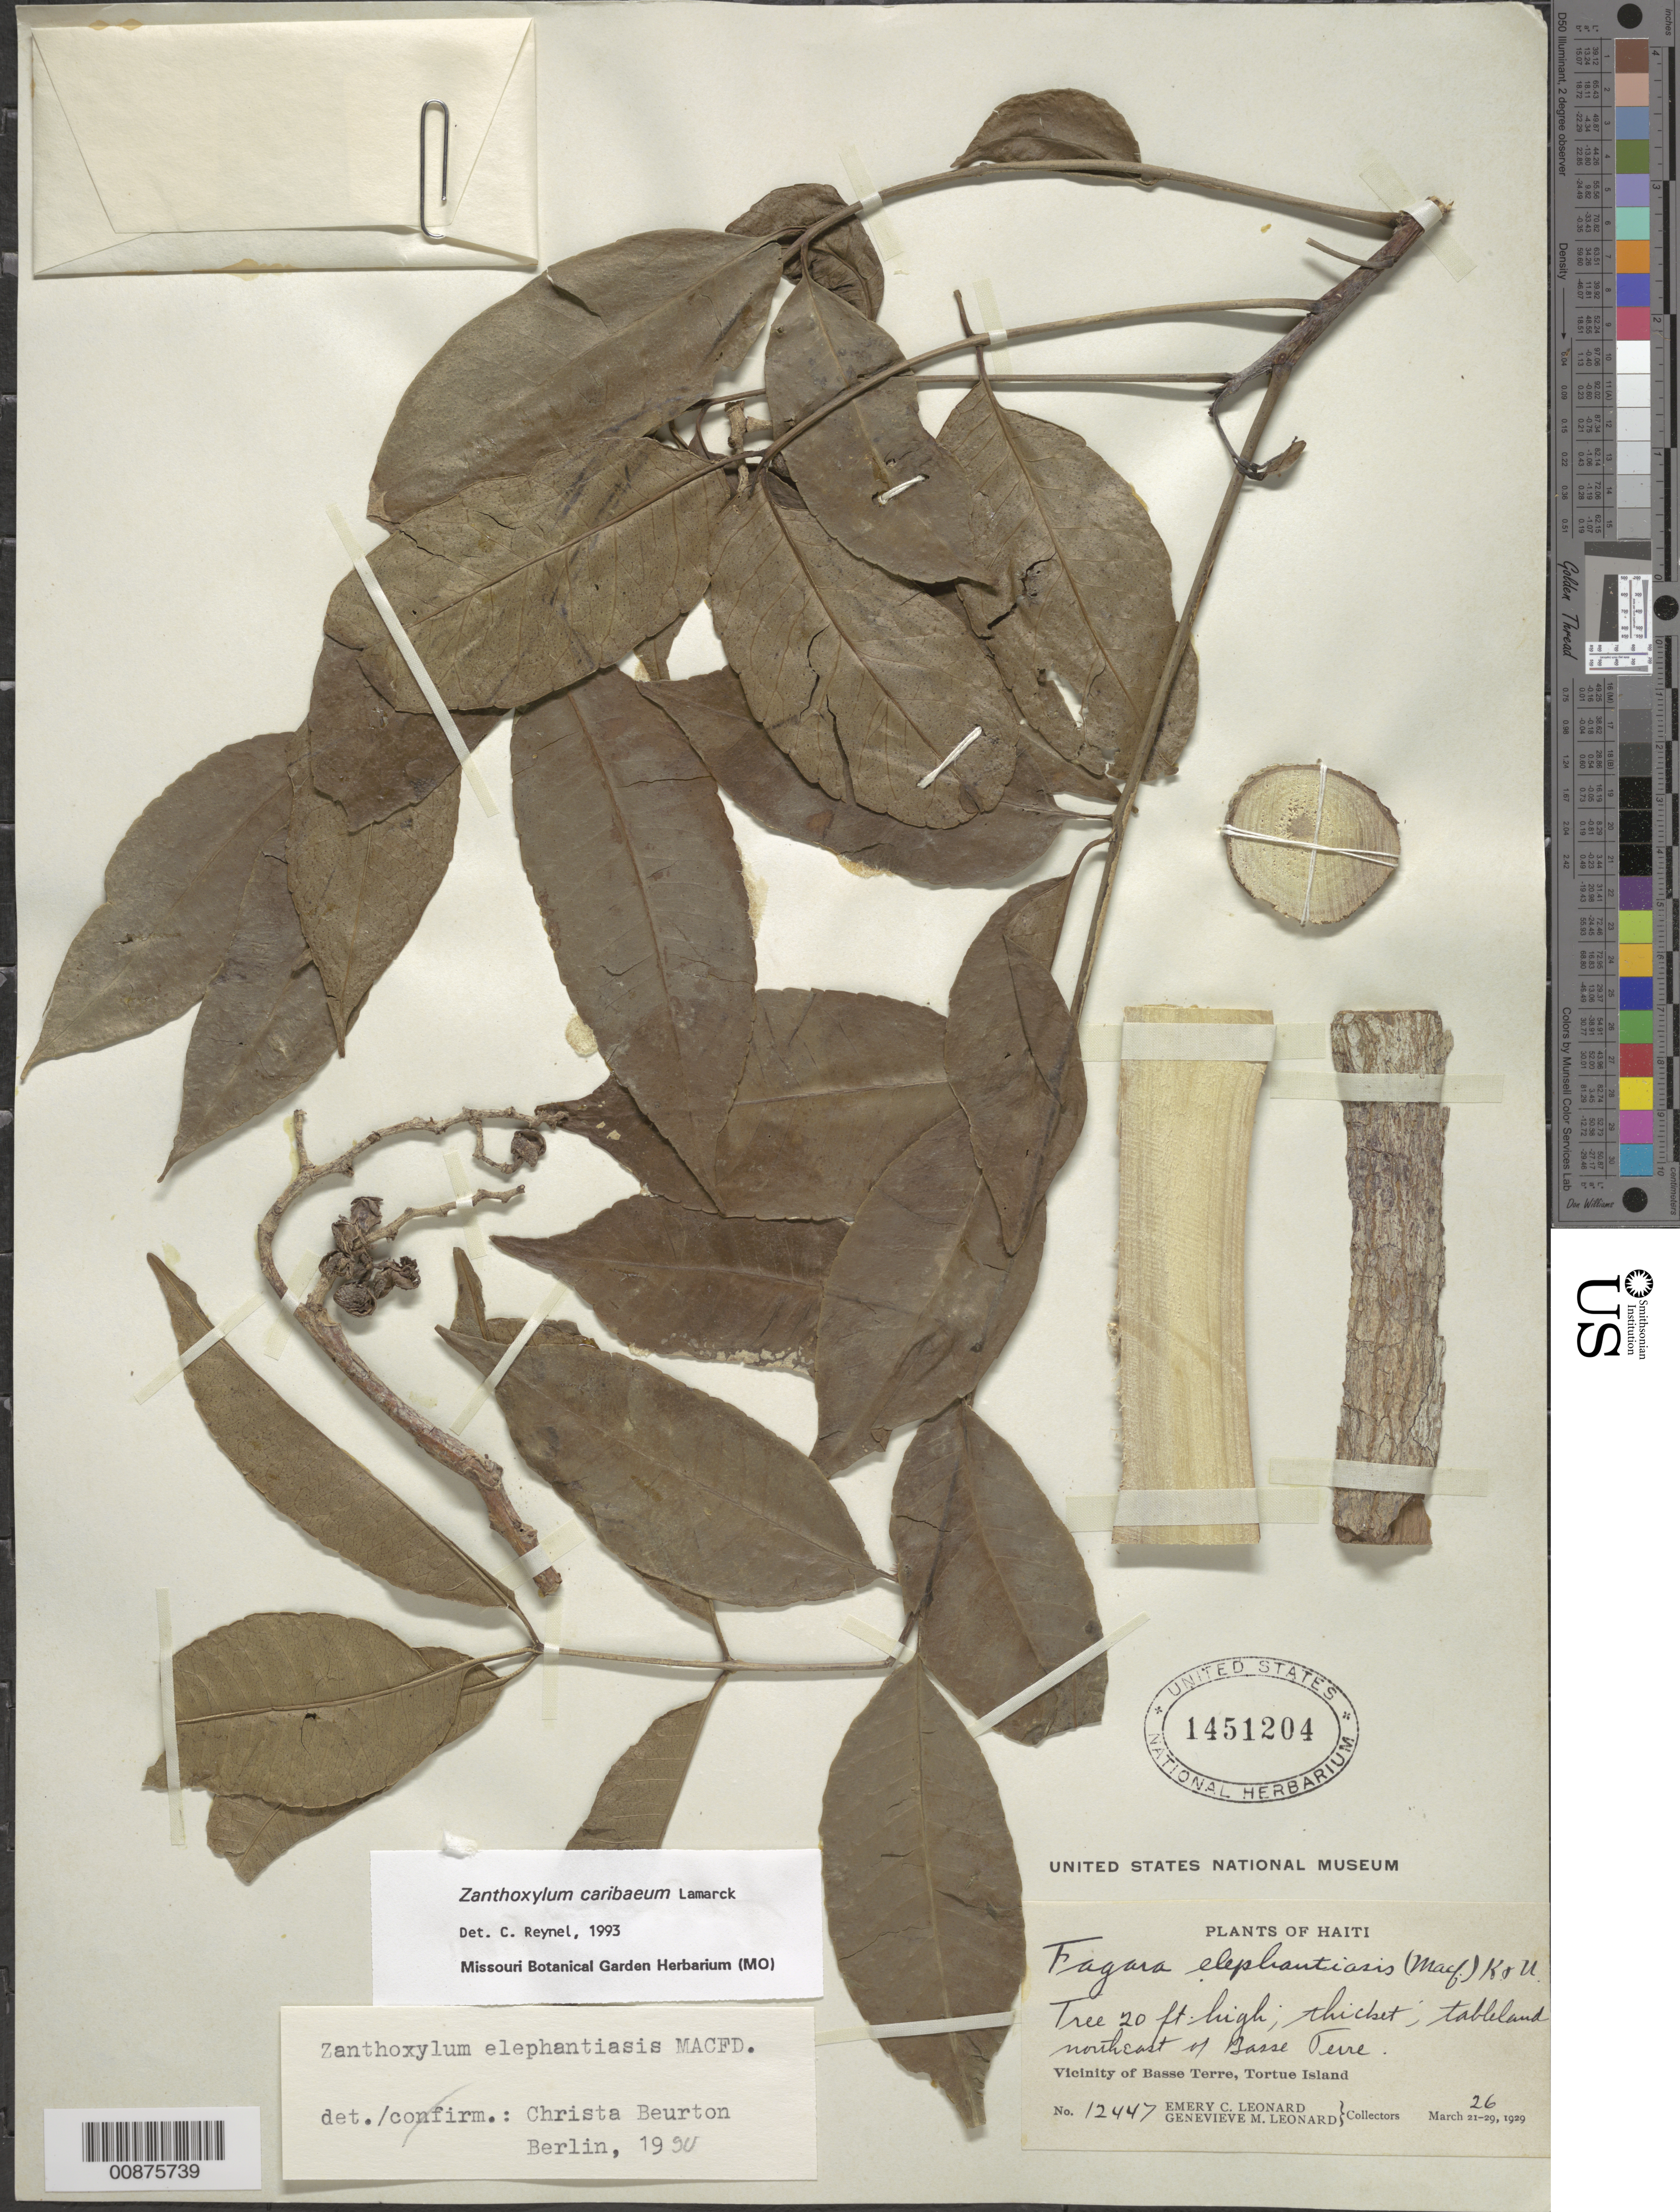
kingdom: Plantae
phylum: Tracheophyta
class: Magnoliopsida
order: Sapindales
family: Rutaceae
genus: Zanthoxylum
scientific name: Zanthoxylum caribaeum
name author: Lam.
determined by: Reynel, Carlos A., (MO), Missouri Botanical Garden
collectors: E. C. Leonard & G. M. Leonard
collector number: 12447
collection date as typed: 26 Mar 1929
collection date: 1929-03-26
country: Haiti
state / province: Nord-Ouest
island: Île de la Tortue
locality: Vicinity of Basse Terre, table land NE of town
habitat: Thicket on table land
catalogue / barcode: US 1451204